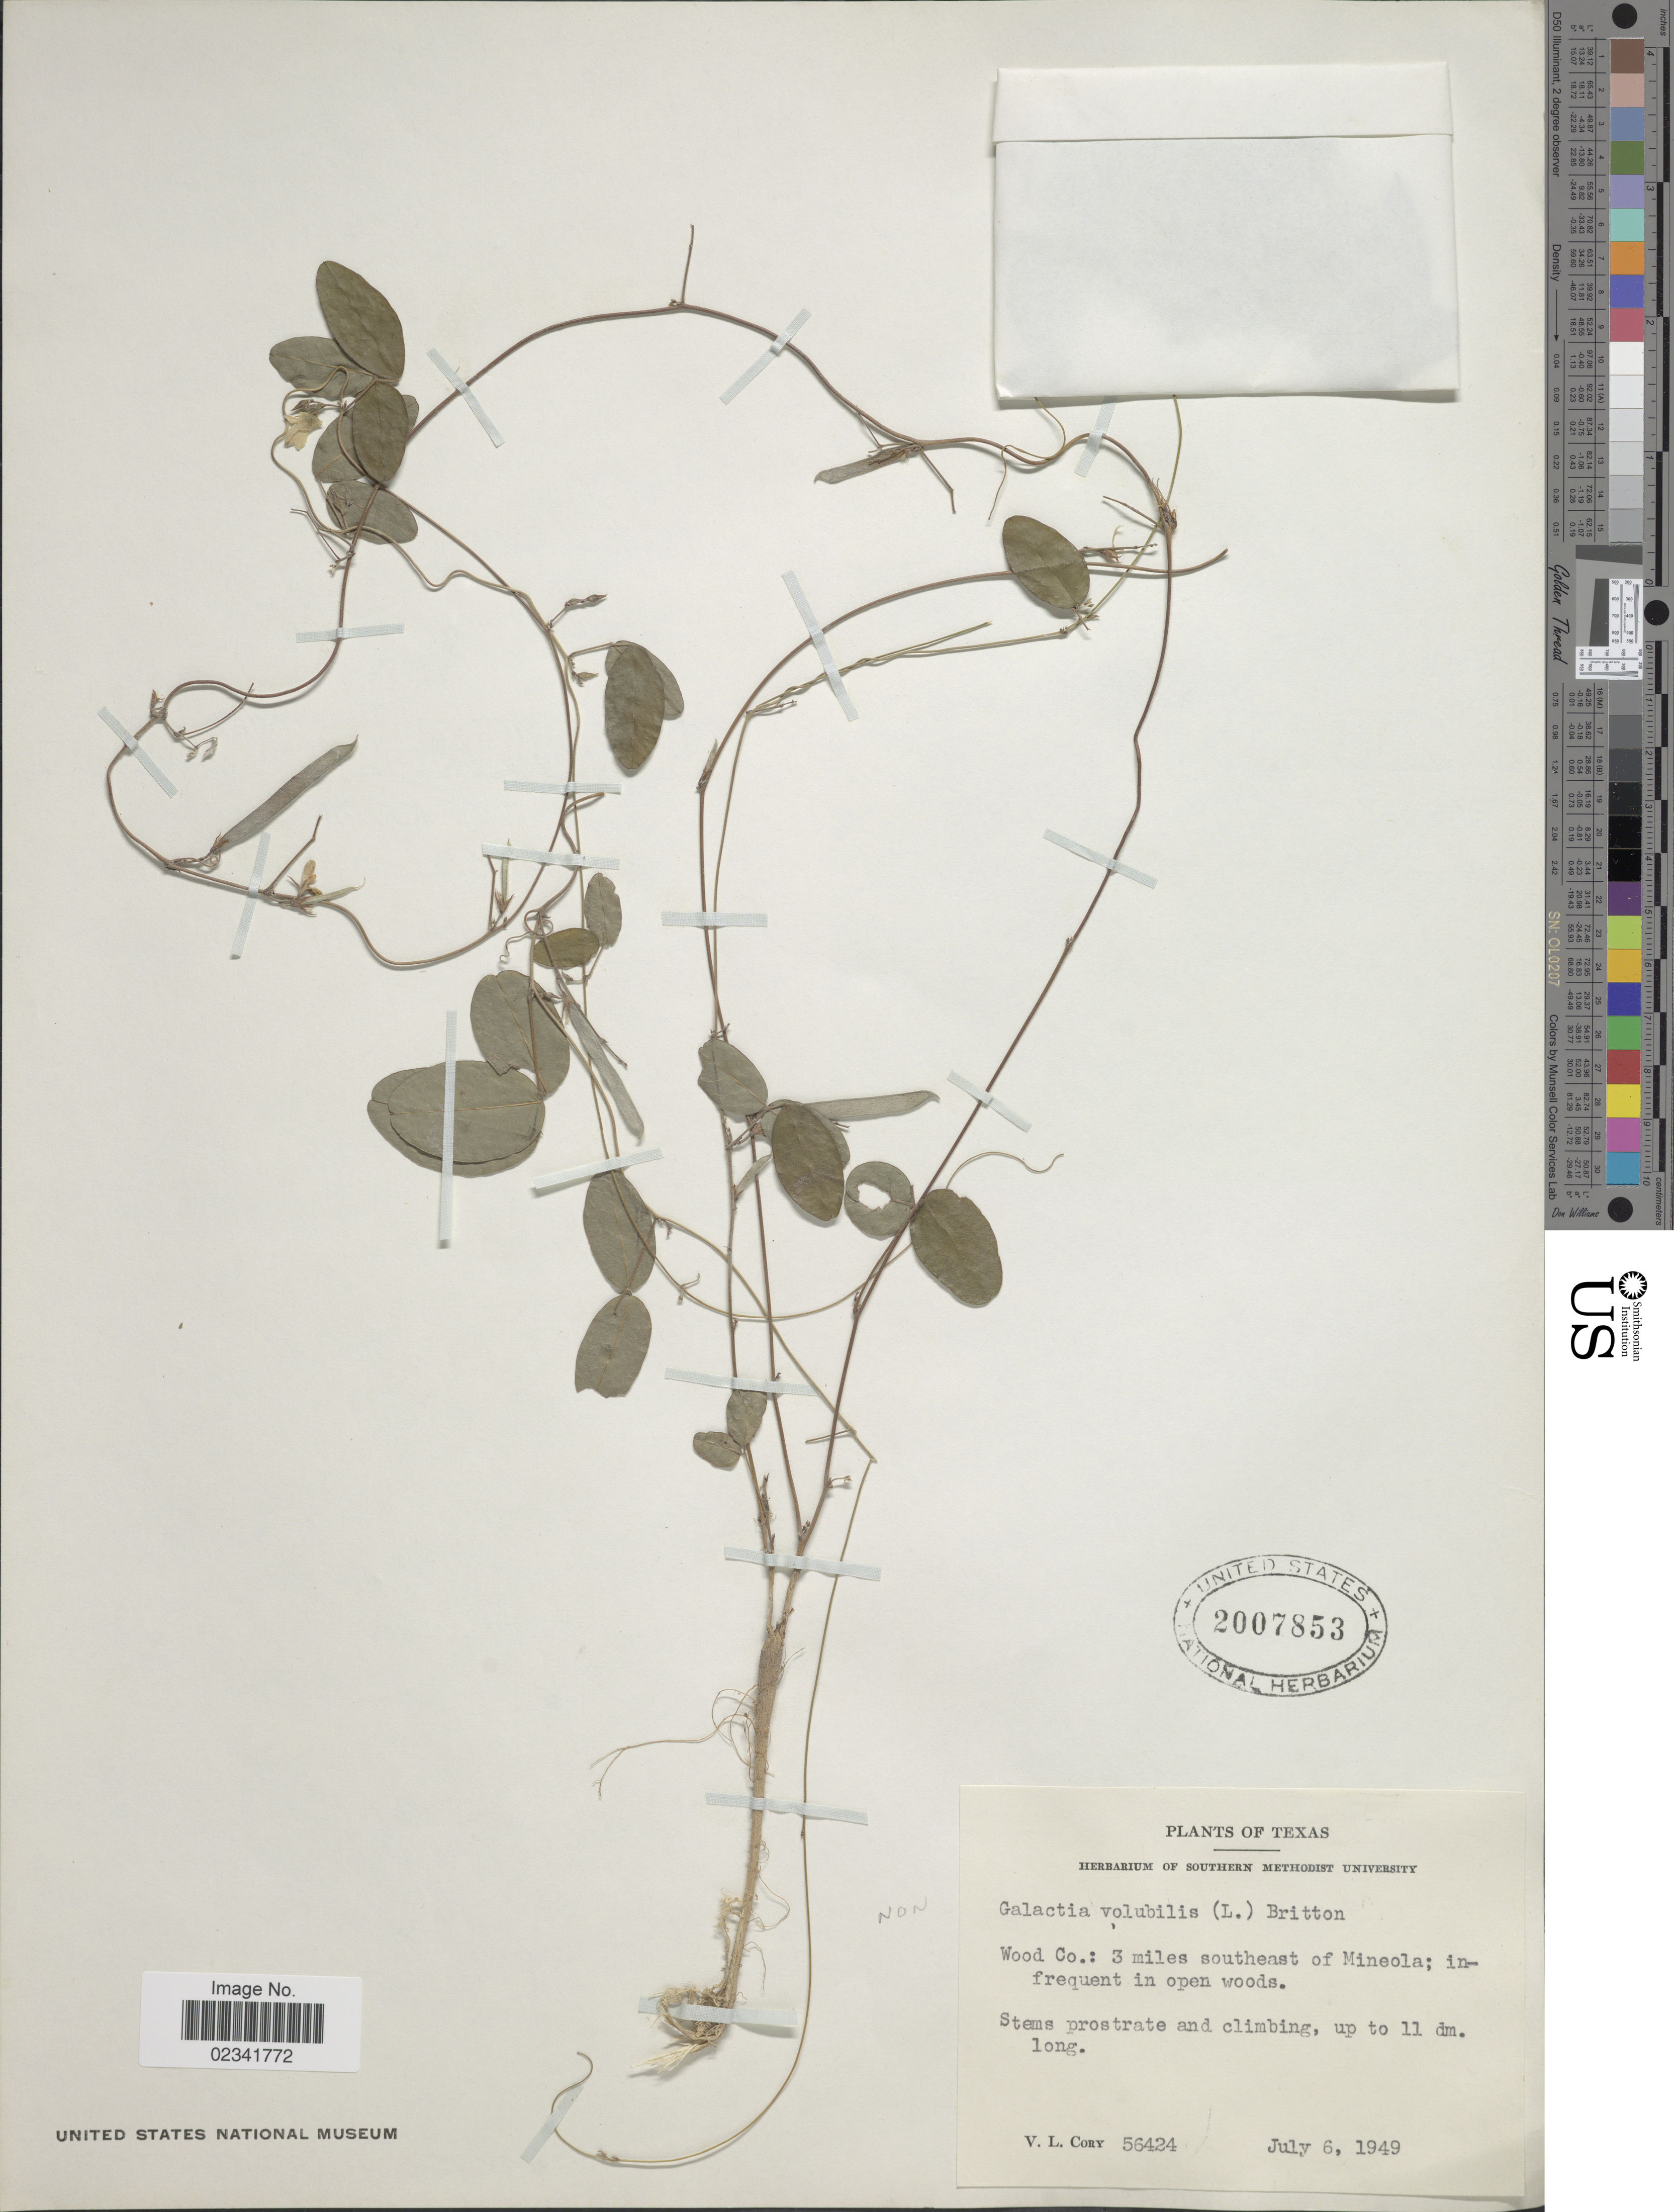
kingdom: Plantae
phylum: Tracheophyta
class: Magnoliopsida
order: Fabales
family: Fabaceae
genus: Galactia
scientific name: Galactia texana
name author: (Scheele) A. Gray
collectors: V. Cory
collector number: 56424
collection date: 1949-07-06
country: United States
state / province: Texas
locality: Wood Co.: 3 miles southeast of Mineola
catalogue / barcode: US 2007853